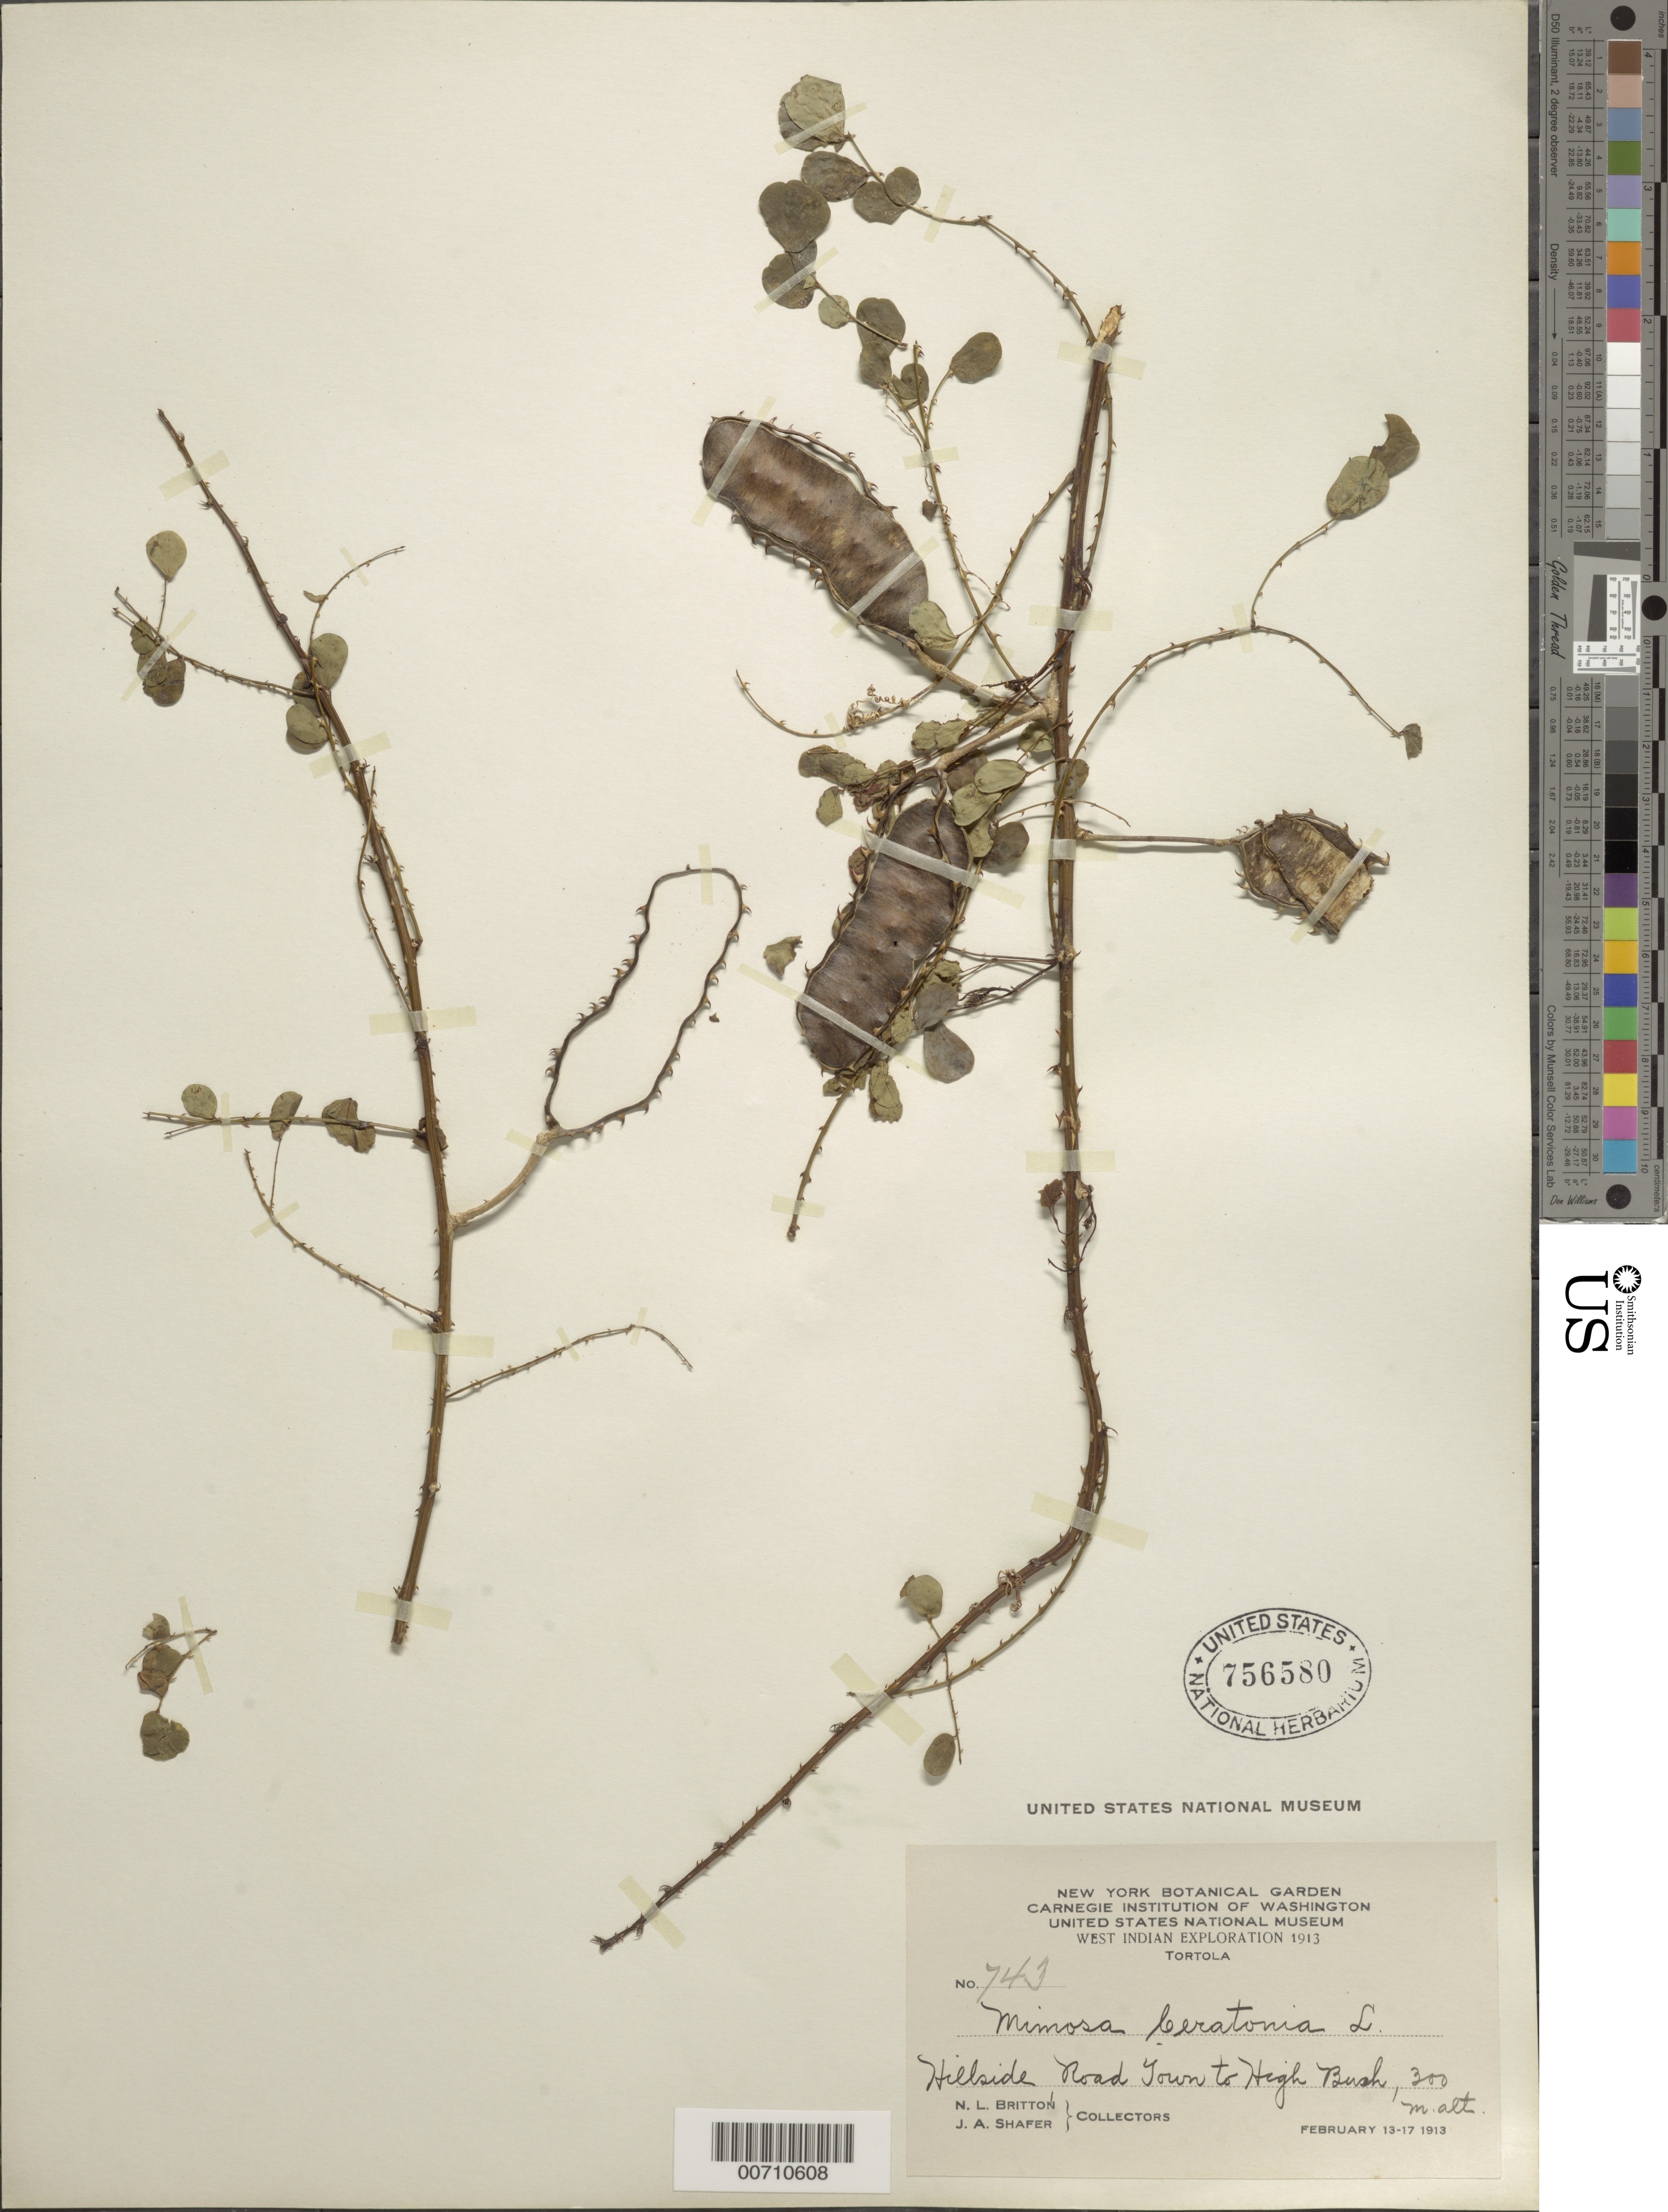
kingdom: Plantae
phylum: Tracheophyta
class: Magnoliopsida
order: Fabales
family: Fabaceae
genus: Mimosa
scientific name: Mimosa ceratonia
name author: L.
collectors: N. Britton & J. A. Shafer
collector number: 743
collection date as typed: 13 Feb 1913 to 17 Feb 1913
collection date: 1913-02-13/1913-02-17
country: British Virgin Islands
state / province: Tortola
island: Tortola Island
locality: Road Town to High Bush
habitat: Hillside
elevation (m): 300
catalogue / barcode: US 756580